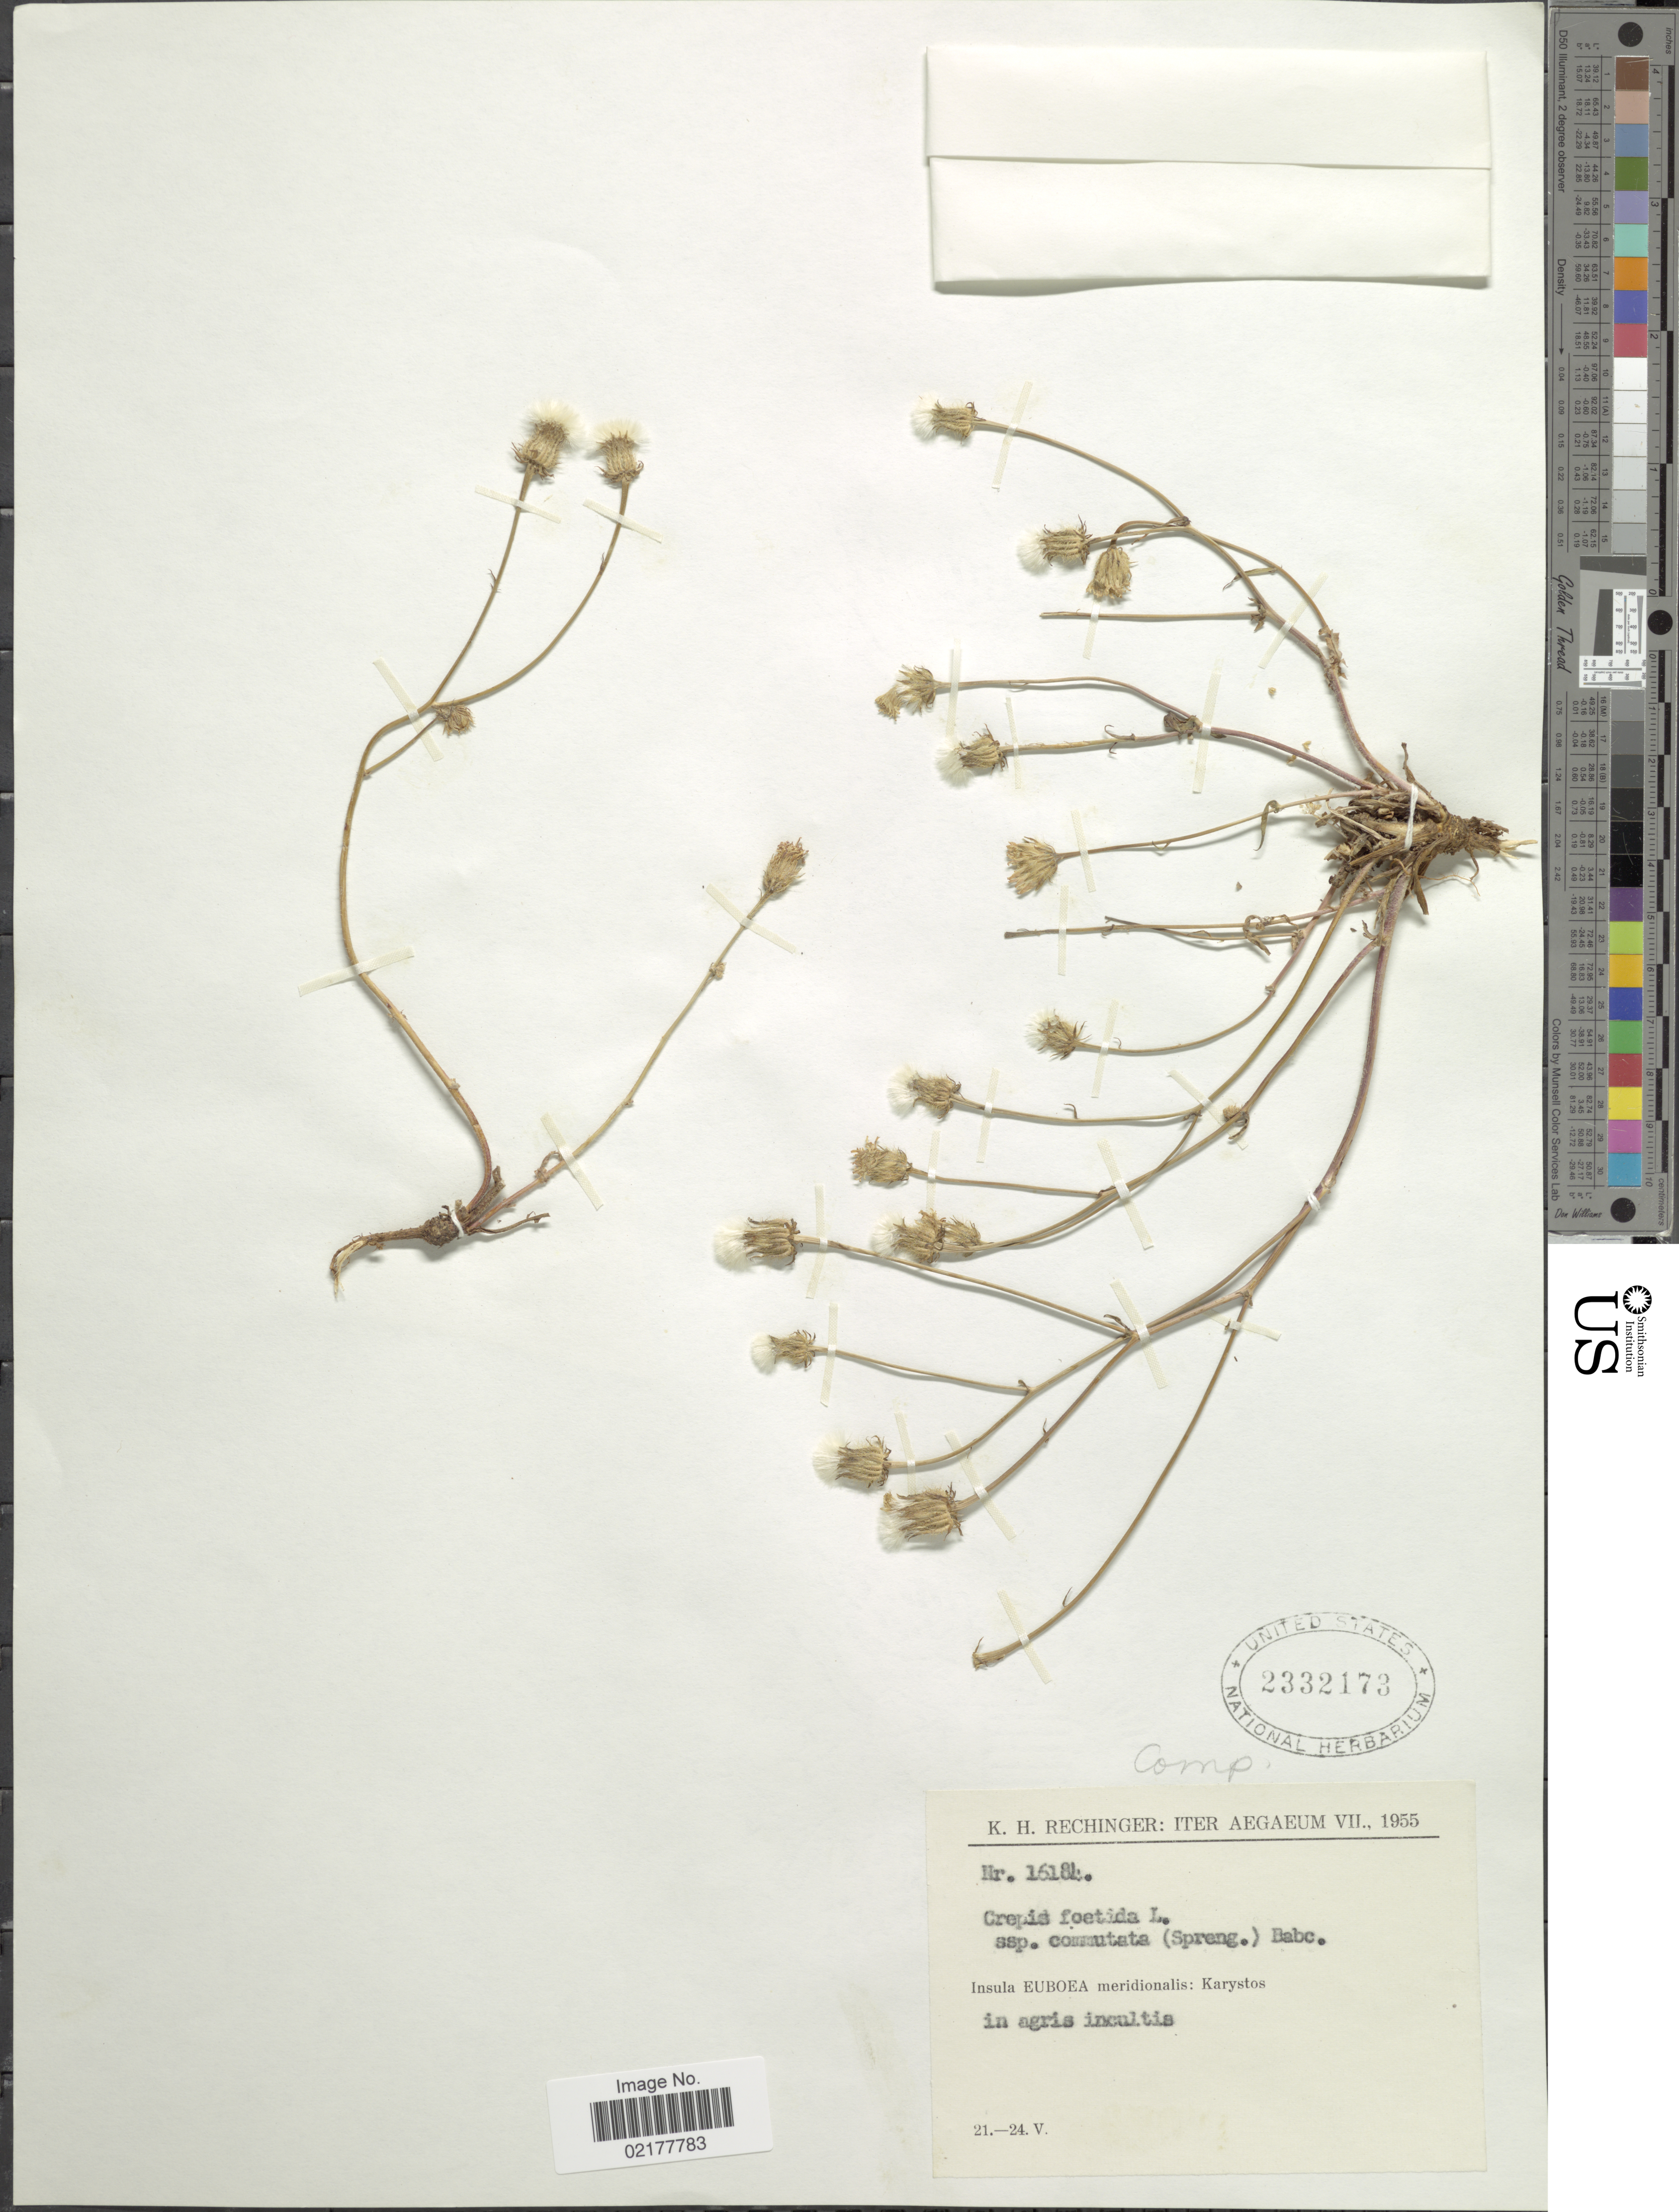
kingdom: Plantae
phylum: Tracheophyta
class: Magnoliopsida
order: Asterales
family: Asteraceae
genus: Crepis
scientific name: Crepis foetida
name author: L.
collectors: K. H. Rechinger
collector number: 16184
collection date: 1955-05-21/1955-05-24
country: Greece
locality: Aegaeum. Insula Euboea meridionalis: Karystos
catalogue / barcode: US 2332173